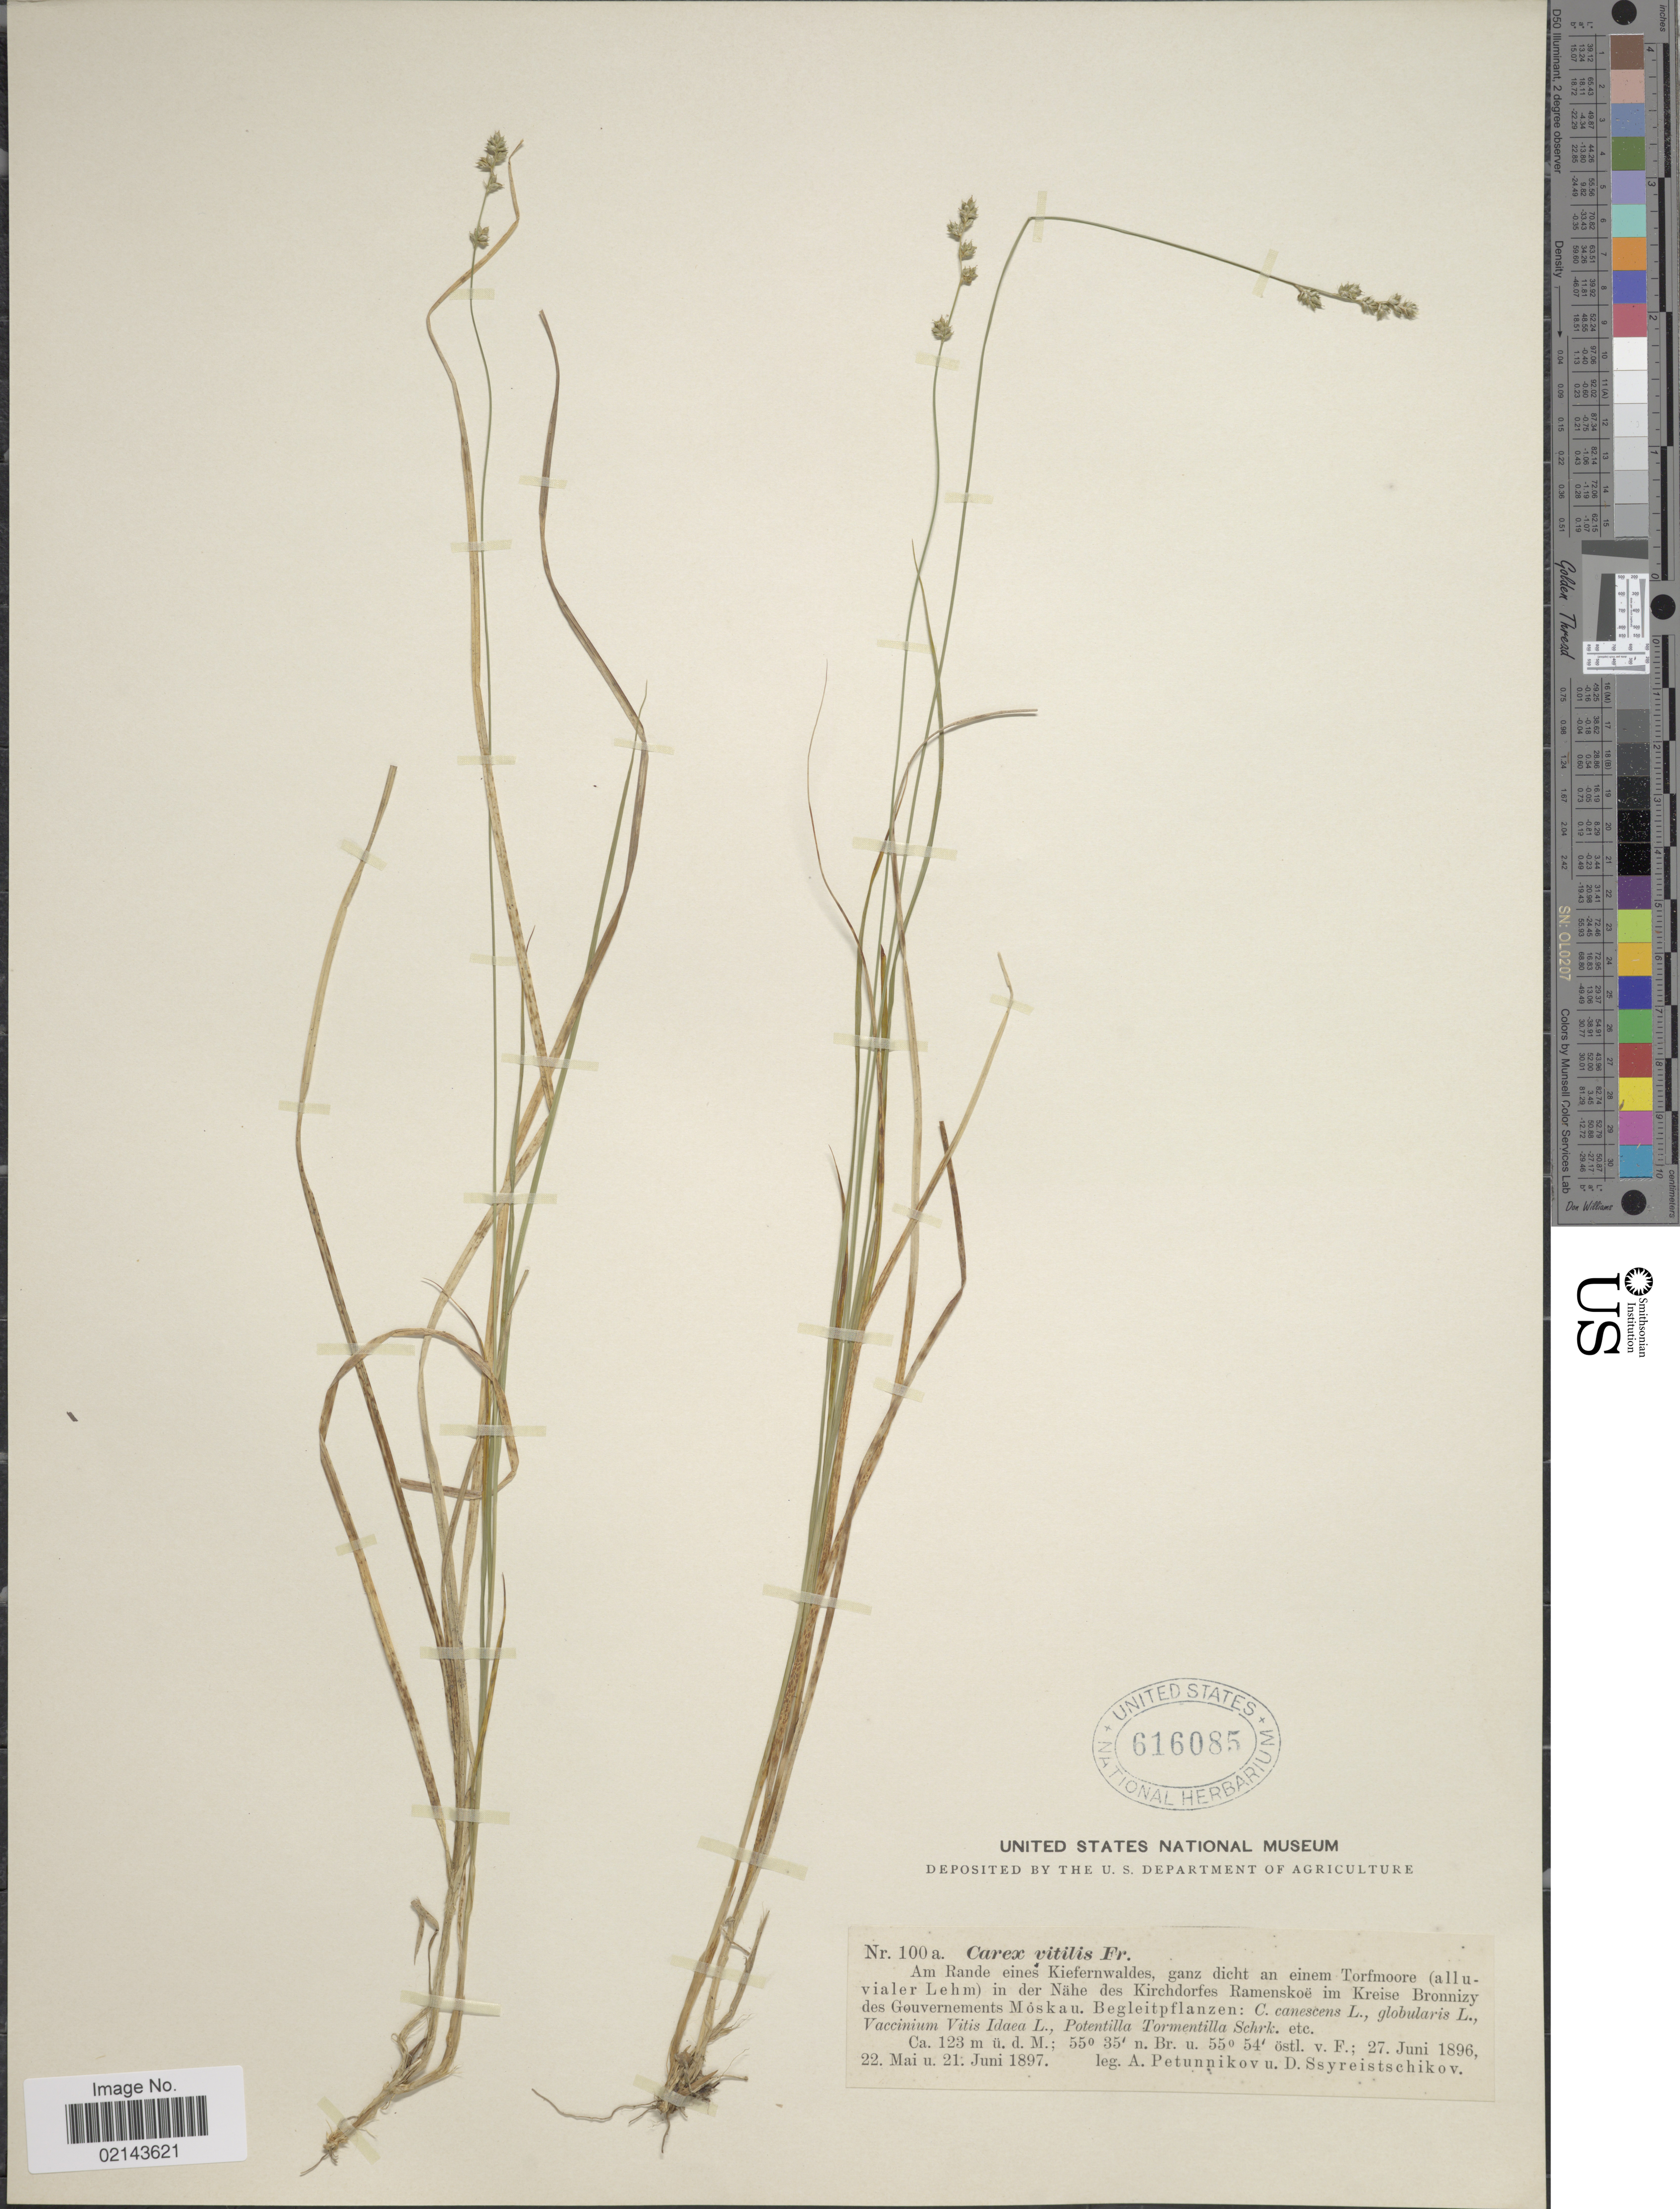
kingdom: Plantae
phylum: Tracheophyta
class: Liliopsida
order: Poales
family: Cyperaceae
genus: Carex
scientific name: Carex brunnescens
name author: (Pers.) Poir.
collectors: A. Petunnikov & D. Syrejstschikow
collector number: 100a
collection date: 1896-06-27/1897-06-21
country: Russian Federation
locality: Am Rande eines Kiefernwaldes, ganz dicht an einem Torfmoore (alluvialer Lehm) in der Nähe des Kirchdorfes Ramenskoë im Kreise bronninzy des Gouvernements MOskau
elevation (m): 123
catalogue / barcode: US 616085